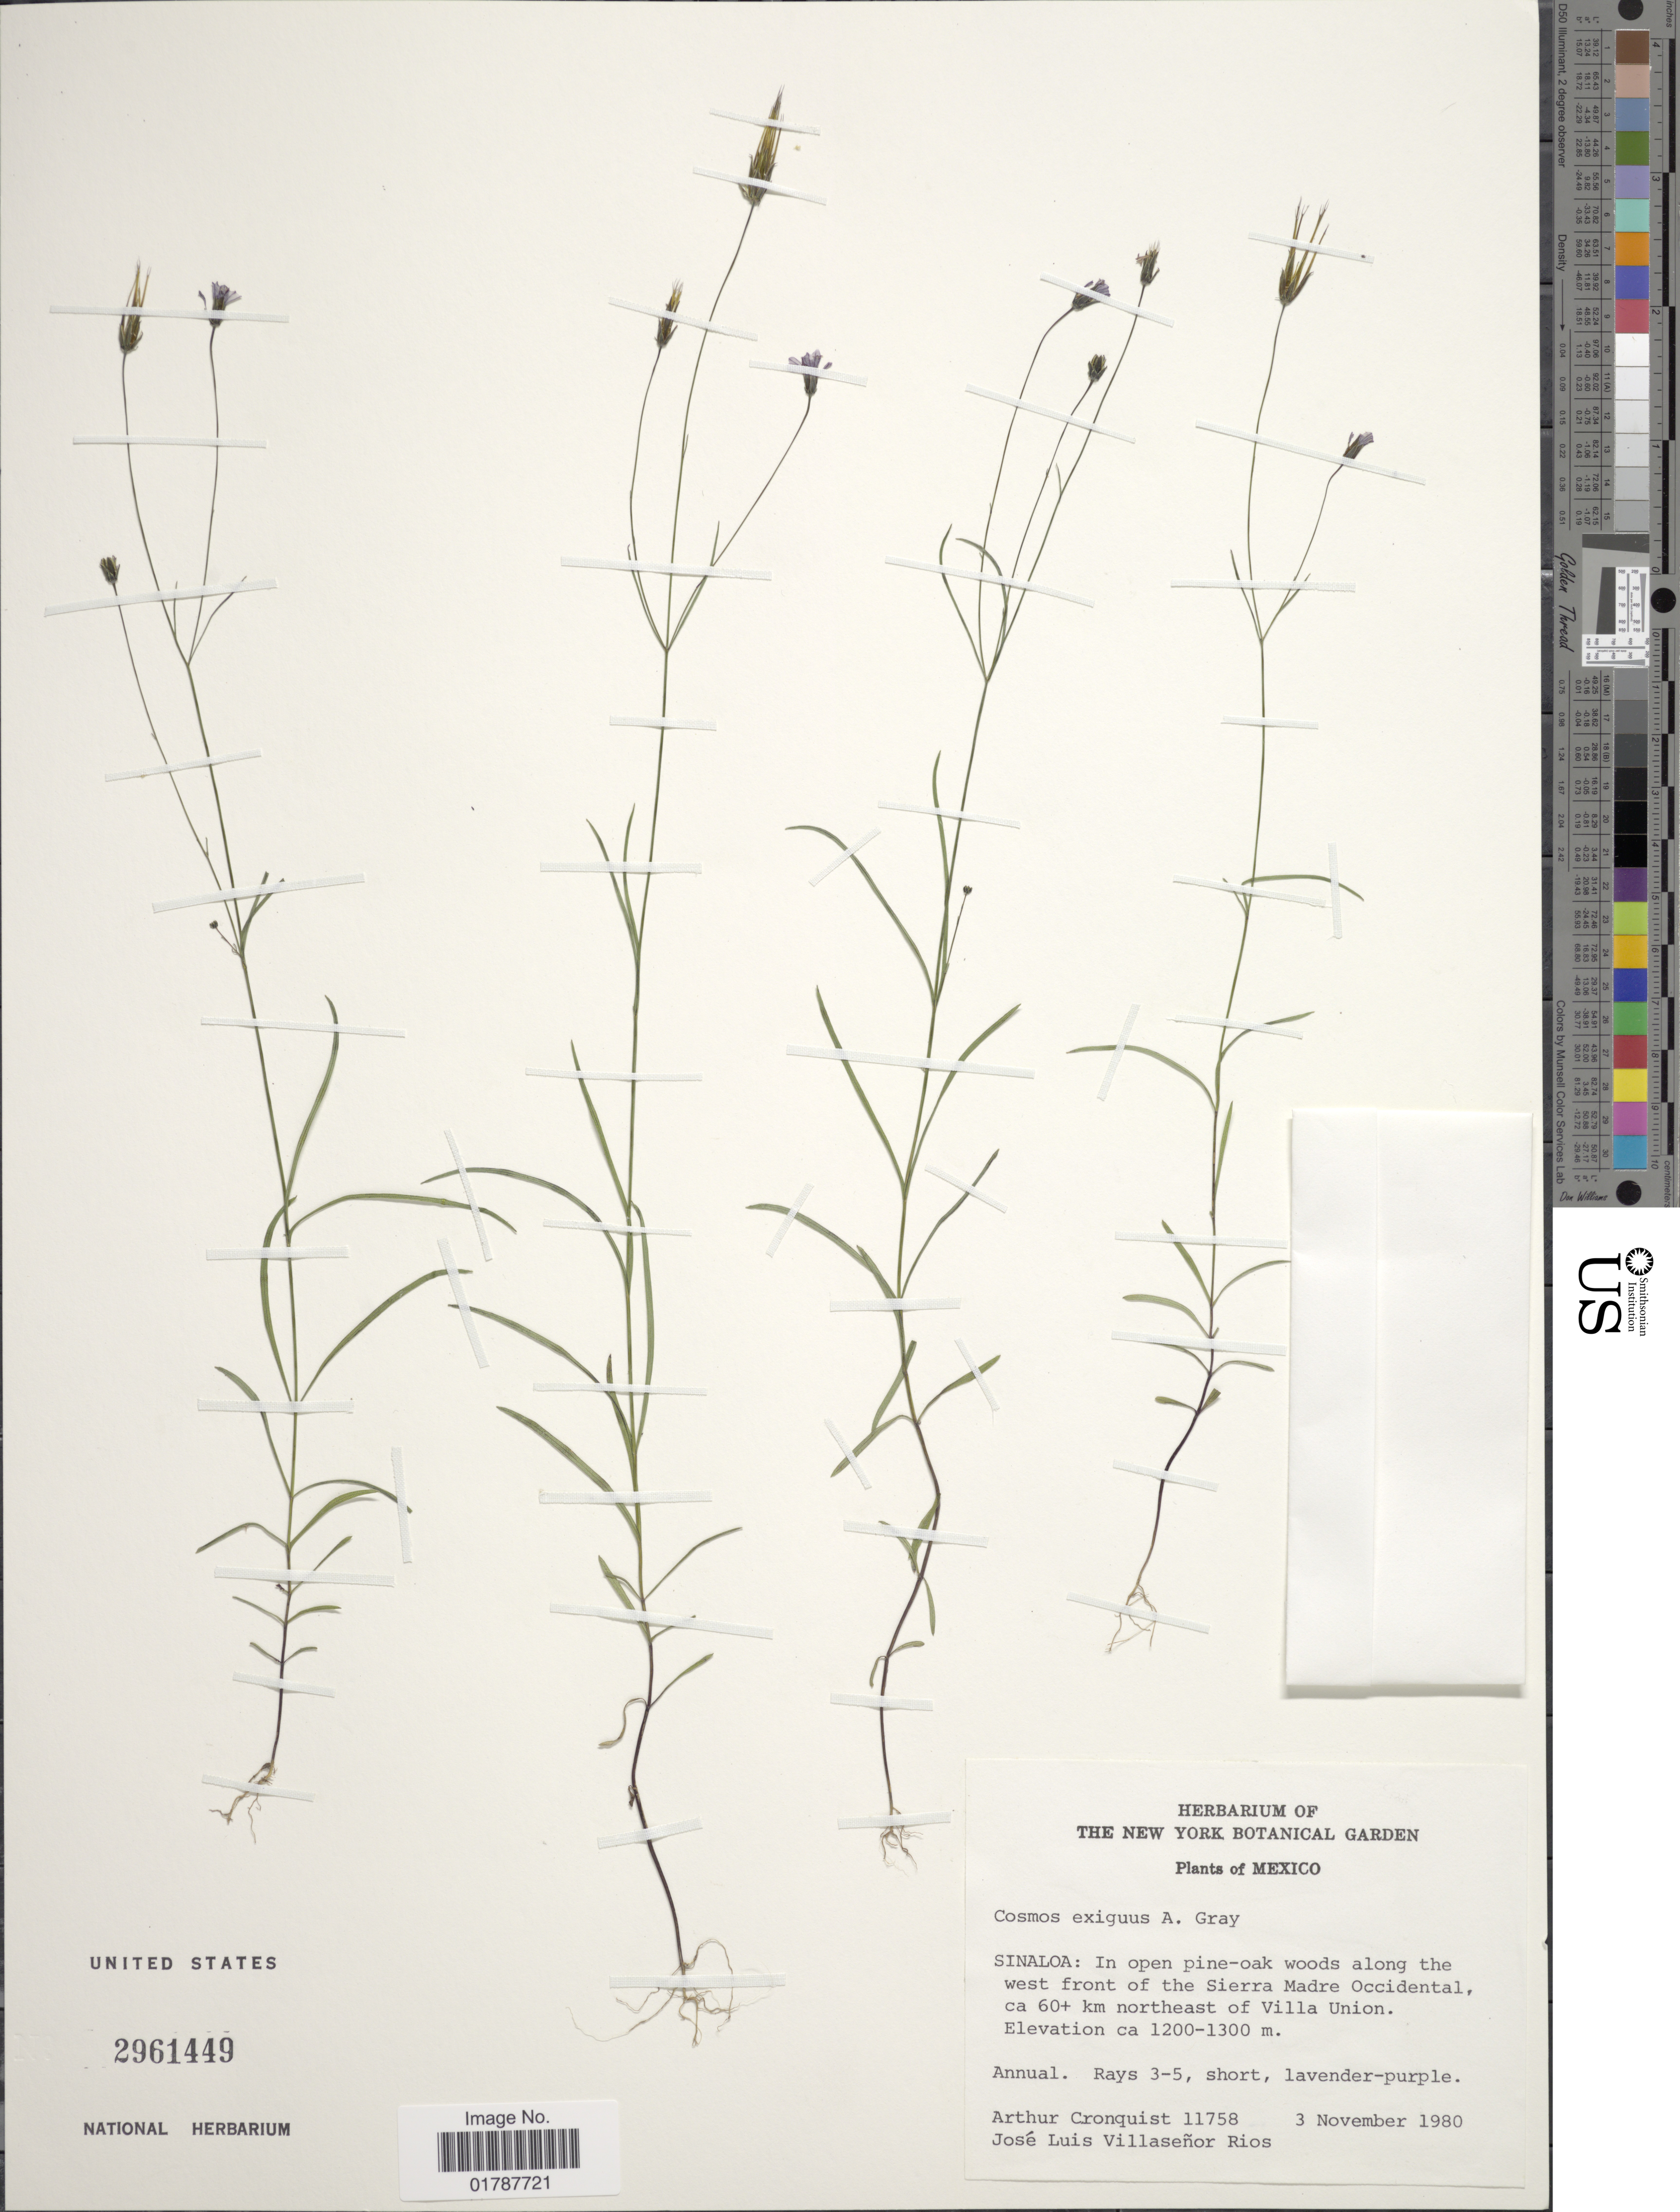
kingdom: Plantae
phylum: Tracheophyta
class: Magnoliopsida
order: Asterales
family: Asteraceae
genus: Bidens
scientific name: Bidens rostrata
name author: Melchert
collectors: A. J. Cronquist & J. L. Villasenor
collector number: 11758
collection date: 1980-11-03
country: Mexico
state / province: Sinaloa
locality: Sinaloa: IN open pine-oak woods along the west front of the Sierra Madre Occidental, 60+ km northeast of Villa Union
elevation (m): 1200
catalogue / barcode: US 2961449